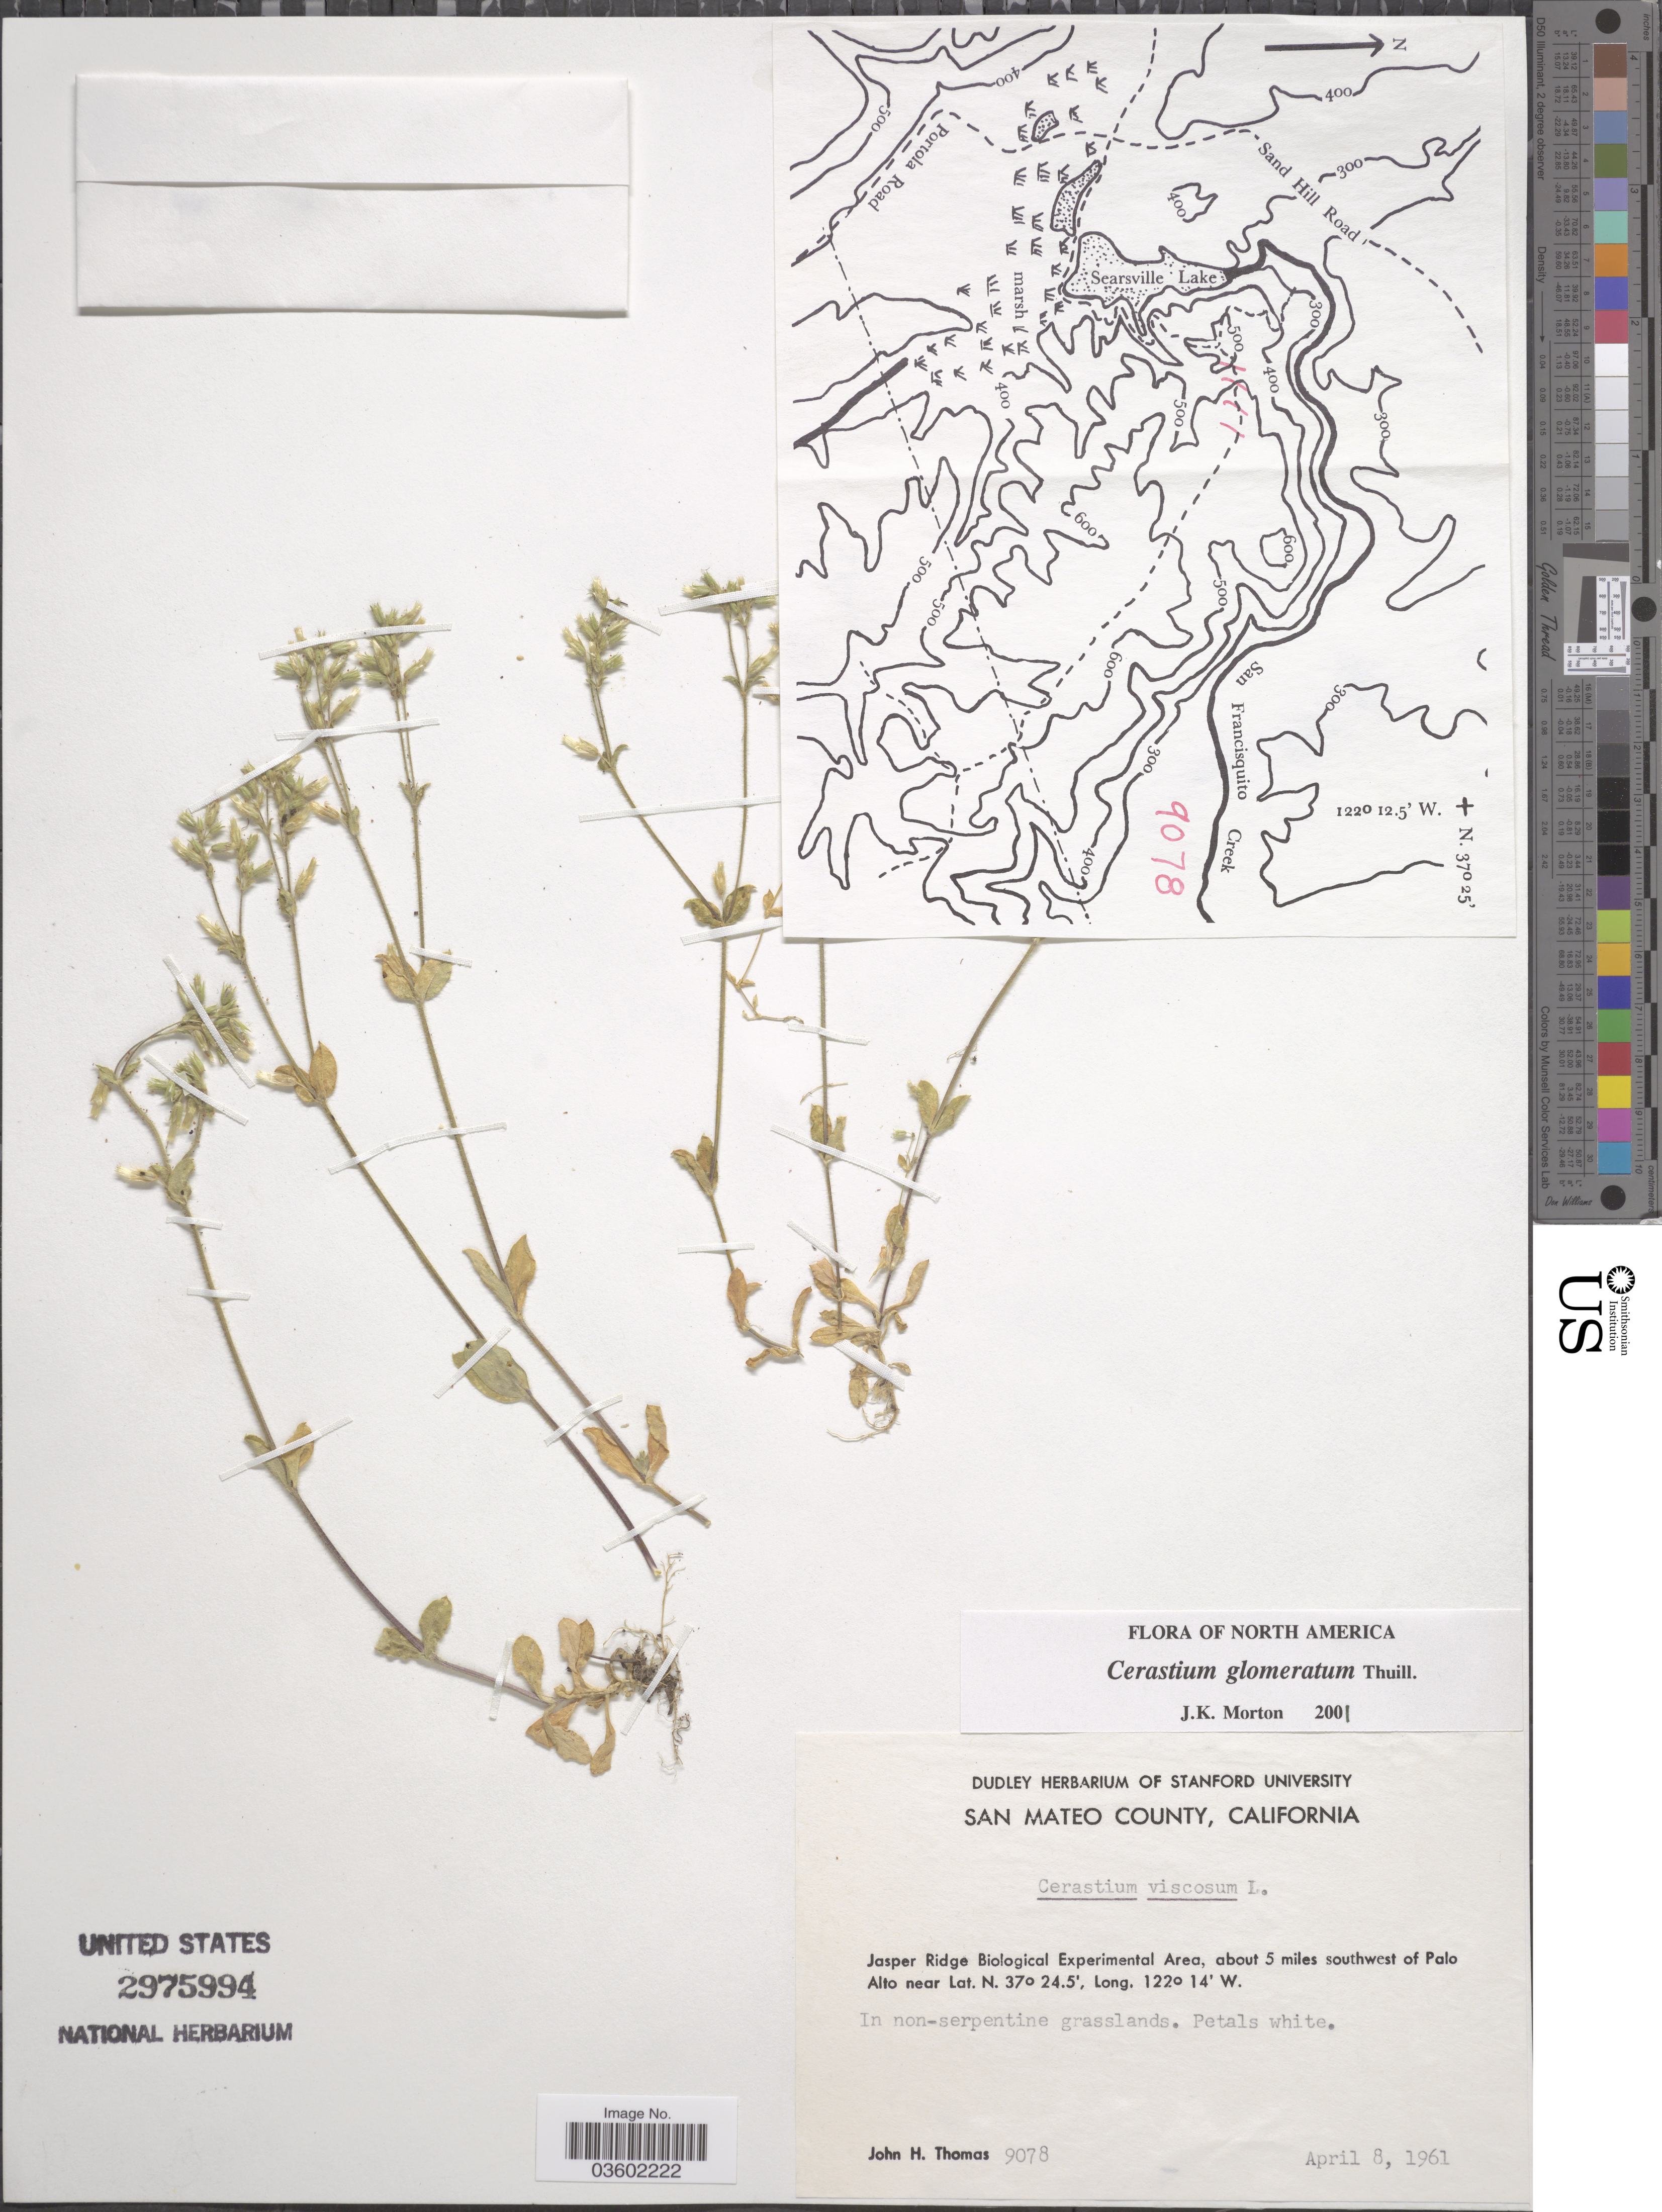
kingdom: Plantae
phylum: Tracheophyta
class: Magnoliopsida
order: Caryophyllales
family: Caryophyllaceae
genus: Cerastium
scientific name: Cerastium viscosum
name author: L.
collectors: J. H. Thomas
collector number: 9078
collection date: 1961-04-08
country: United States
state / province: California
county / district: San Mateo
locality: San Mateo County. Jasper Ridge Biological Experimental Area, about 5 miles southwest of Palo Alto.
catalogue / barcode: US 2975994